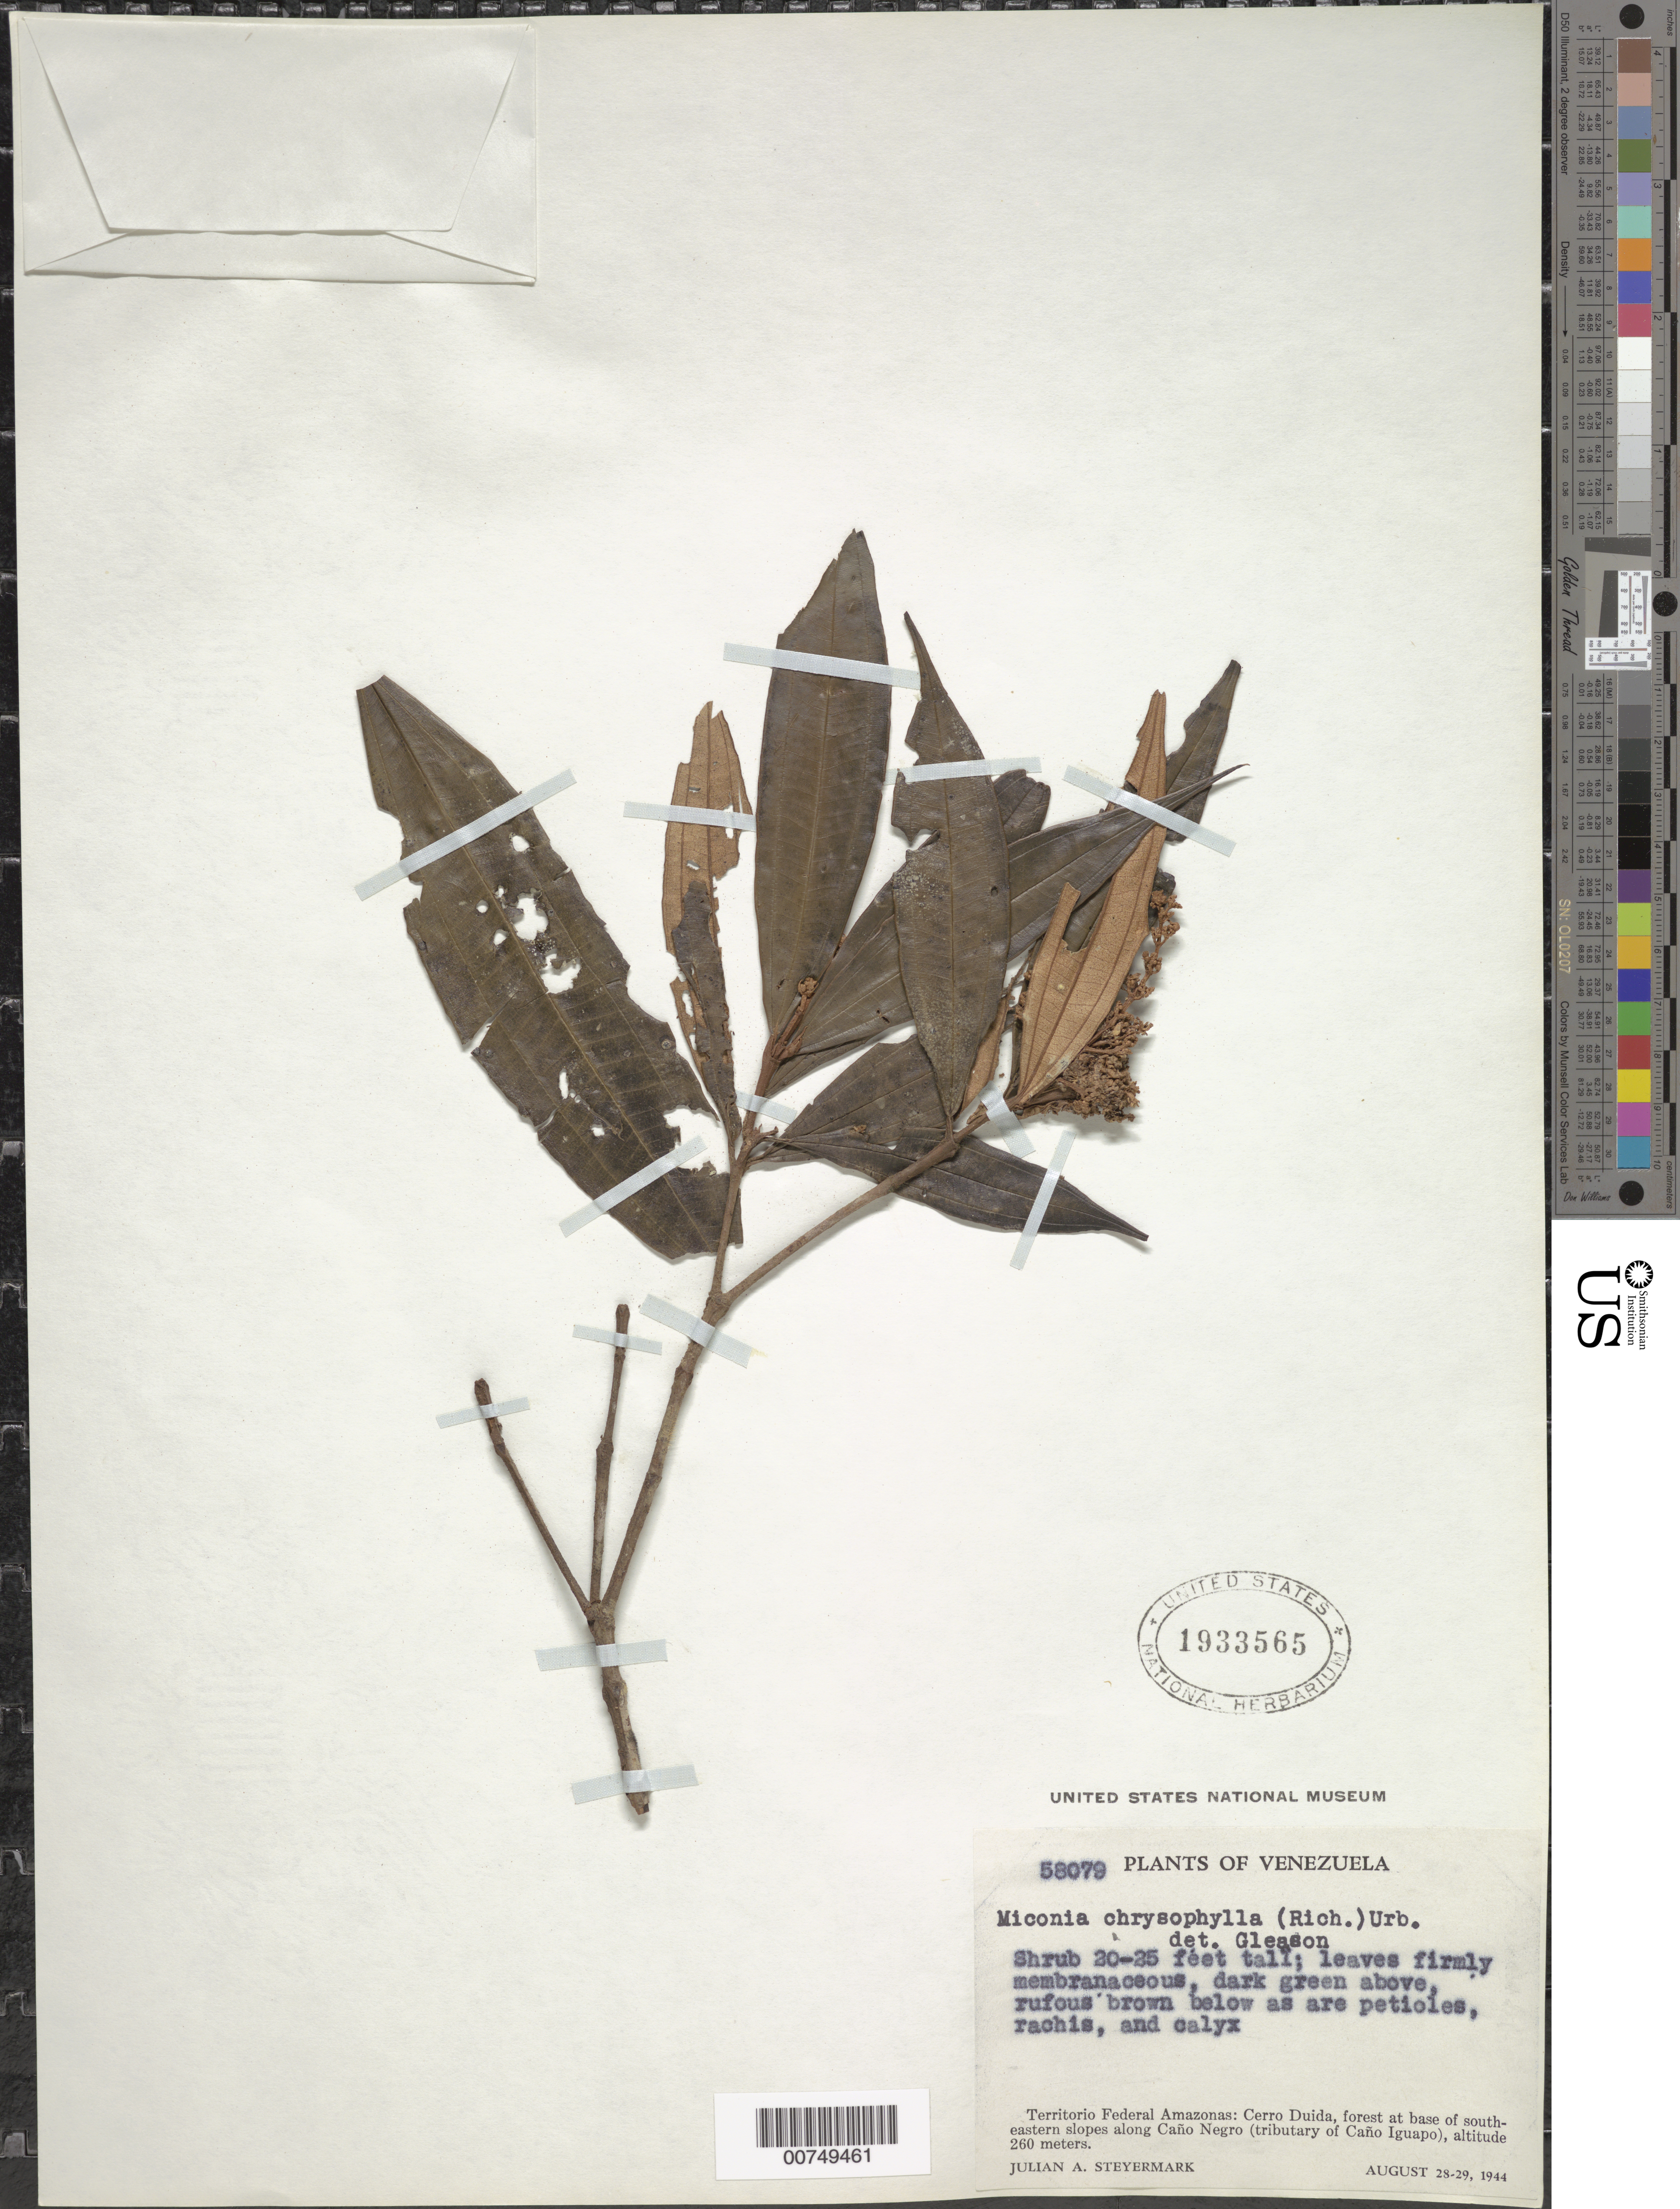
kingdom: Plantae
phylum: Tracheophyta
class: Magnoliopsida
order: Myrtales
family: Melastomataceae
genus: Miconia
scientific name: Miconia chrysophylla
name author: (Rich.) Urb.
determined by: Gleason, H. A.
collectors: J. Steyermark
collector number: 58079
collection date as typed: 28-Aug-44 to 29-Aug-44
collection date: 1944-08-28/1944-08-29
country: Venezuela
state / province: Amazonas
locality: Cerro Duida, southeastern-facing slopes along Caño Negro (tributary of Caño Iguapo)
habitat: Forest at base of southeastern slopes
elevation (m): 260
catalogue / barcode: US 1933565